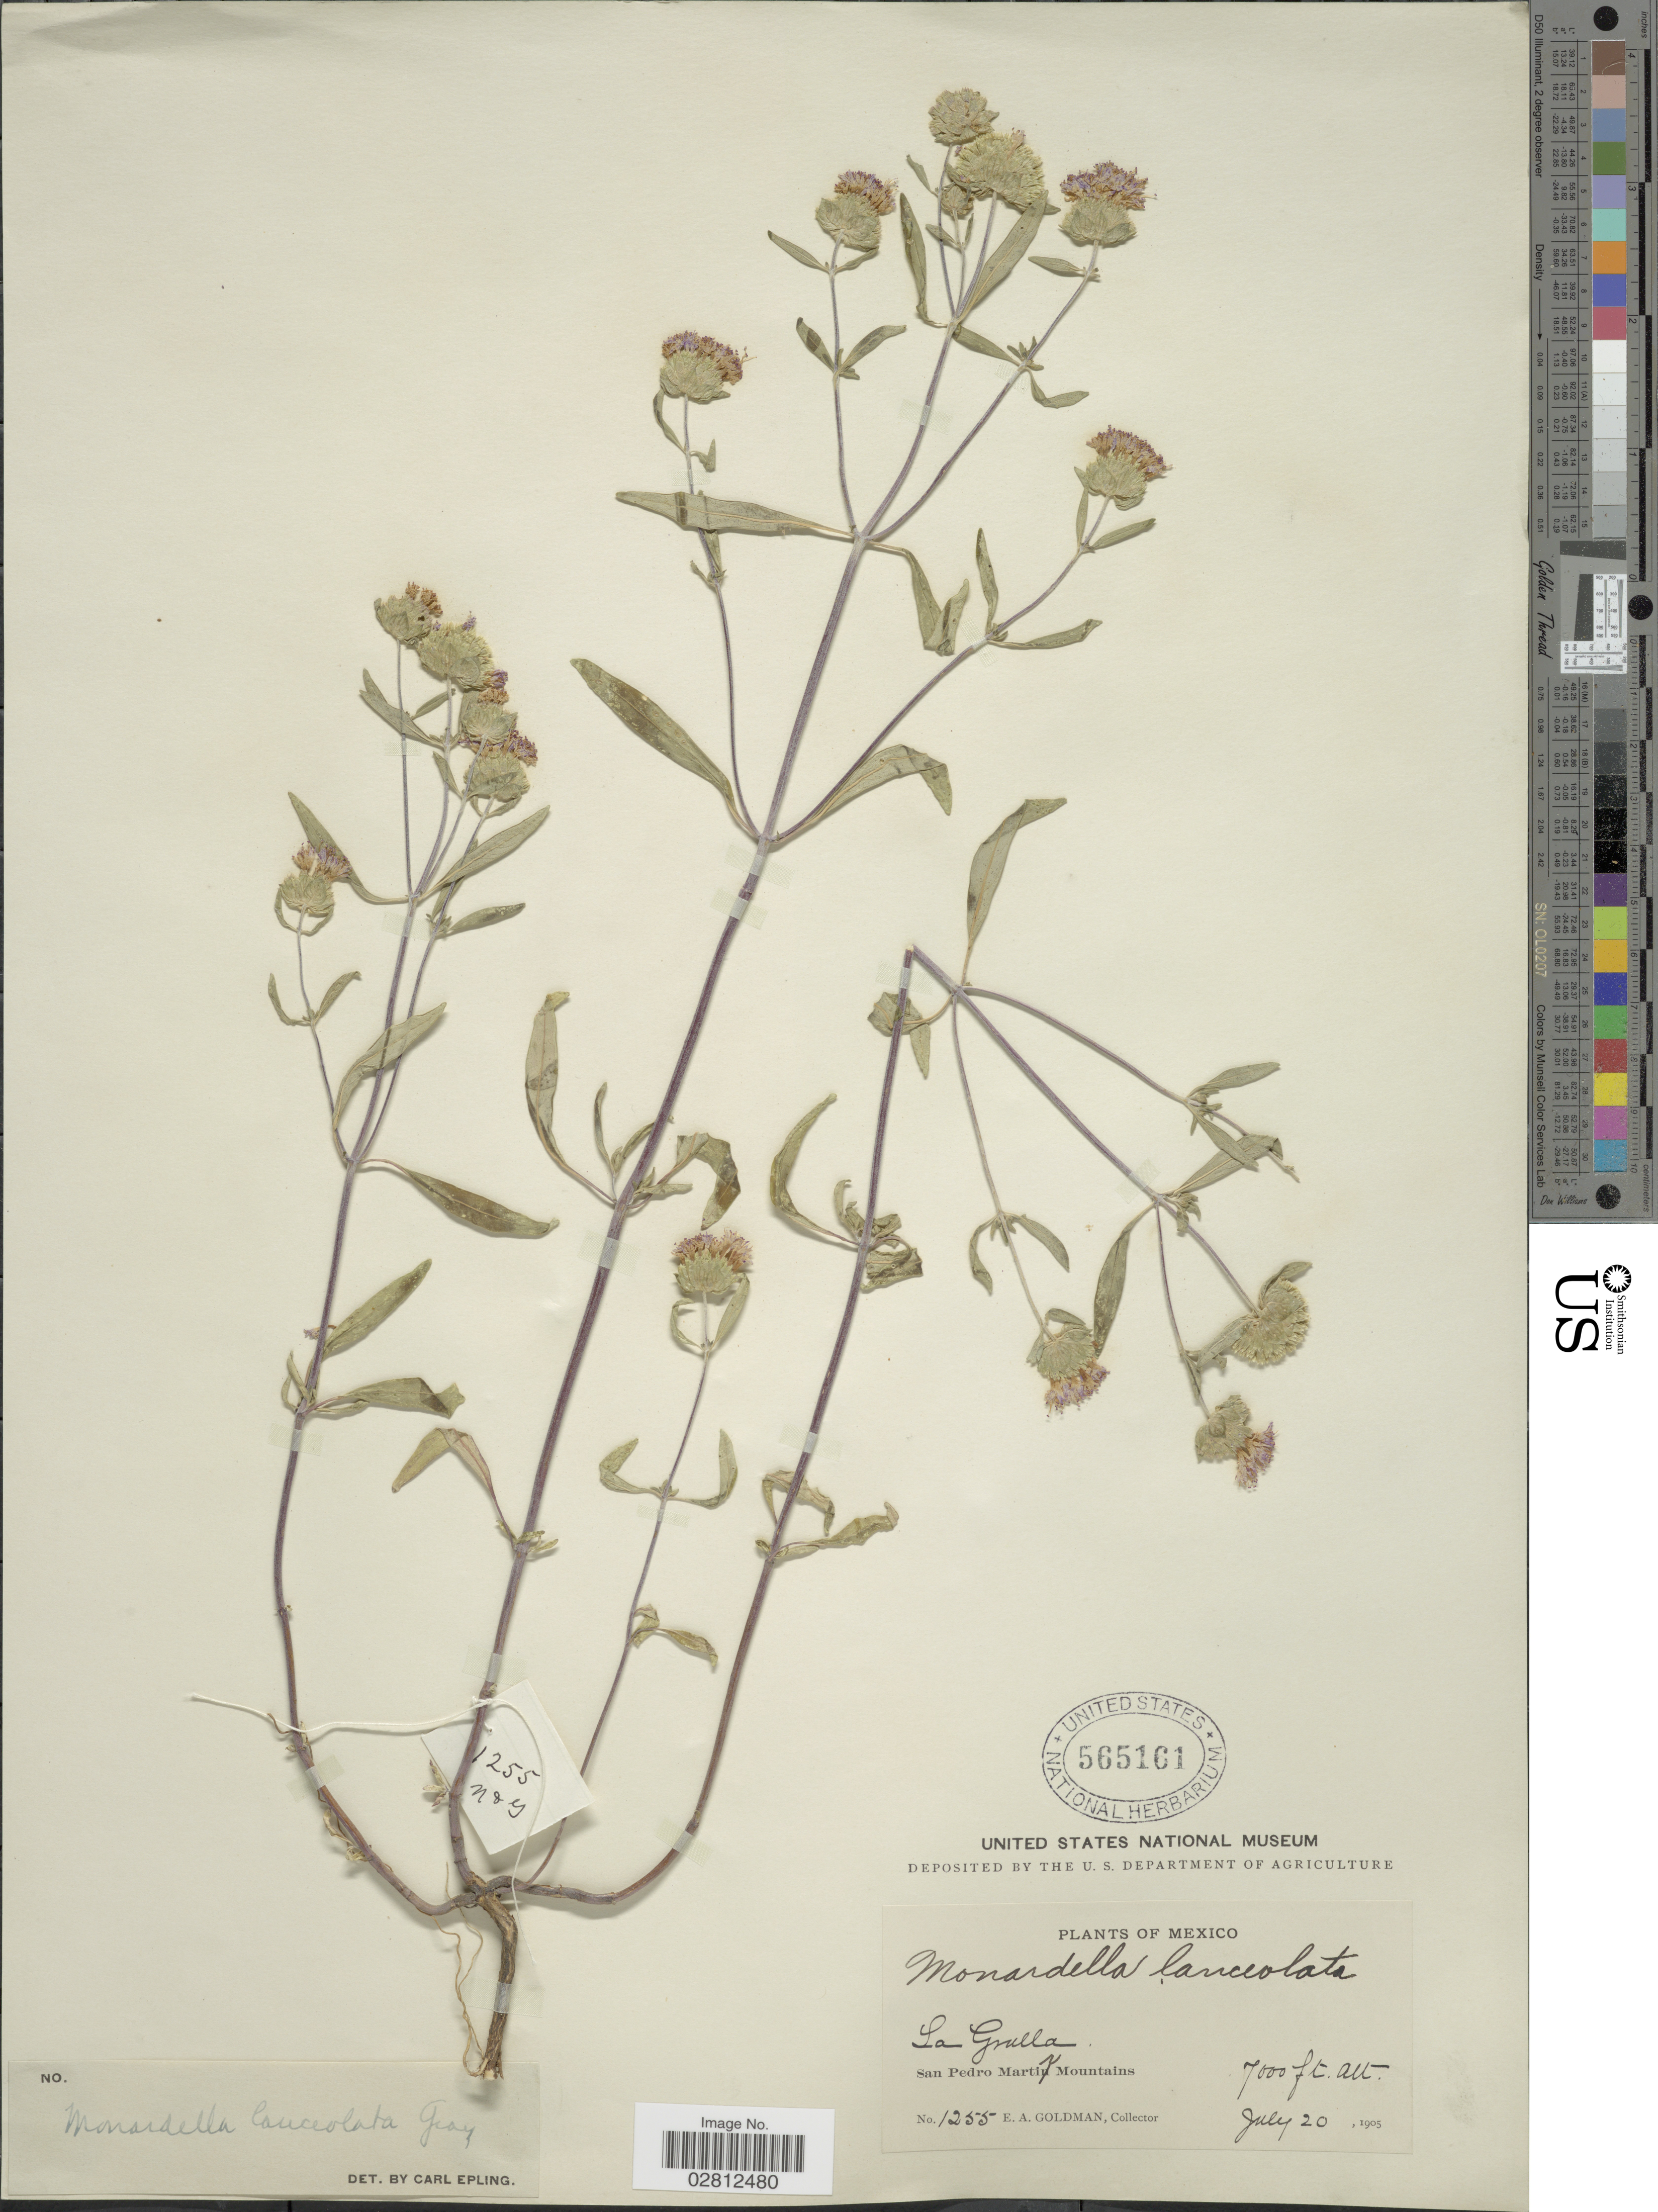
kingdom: Plantae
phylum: Tracheophyta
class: Magnoliopsida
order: Lamiales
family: Lamiaceae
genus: Monardella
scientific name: Monardella lanceolata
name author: A. Gray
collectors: E. A. Goldman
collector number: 1255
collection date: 1905-07-20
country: Mexico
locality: La Grulla, San Pedro Martin Mountains.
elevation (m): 2134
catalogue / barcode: US 565161